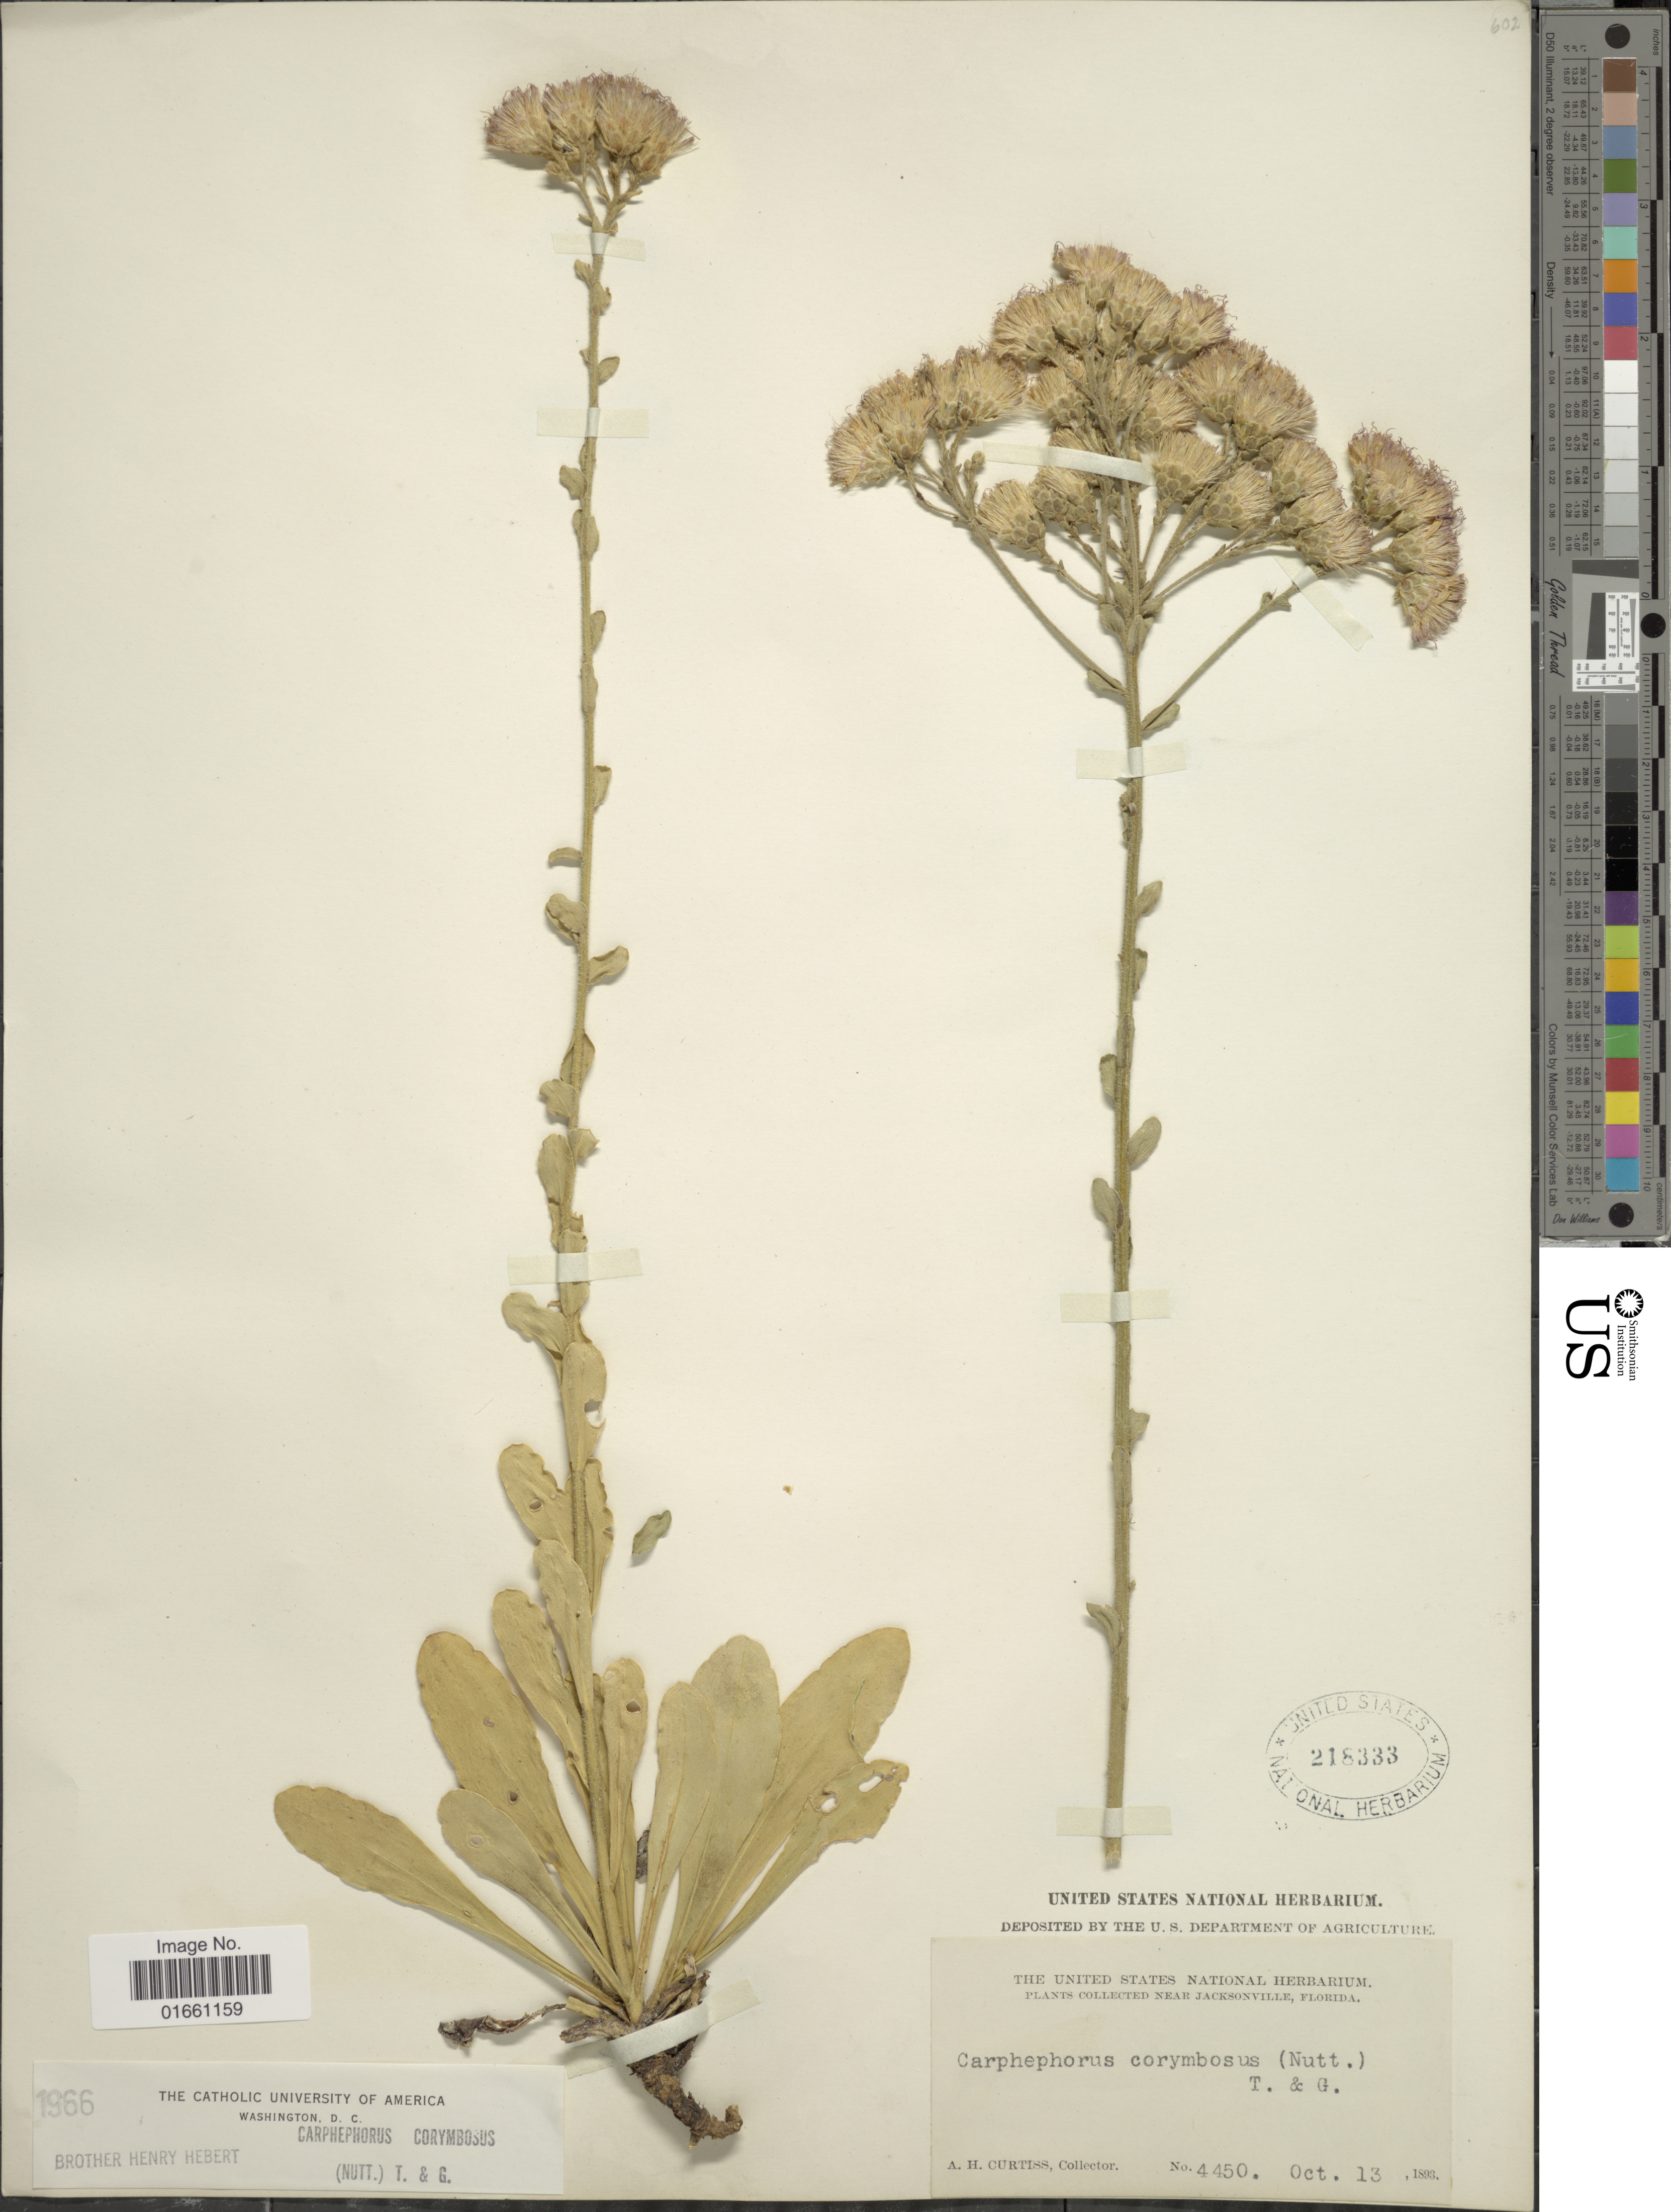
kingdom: Plantae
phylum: Tracheophyta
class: Magnoliopsida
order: Asterales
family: Asteraceae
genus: Carphephorus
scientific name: Carphephorus corymbosus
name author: (Nutt.) Torr. & A. Gray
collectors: A. H. Curtiss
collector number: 4450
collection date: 1893-10-31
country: United States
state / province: Florida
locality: Near Jacksonville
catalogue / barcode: US 218333